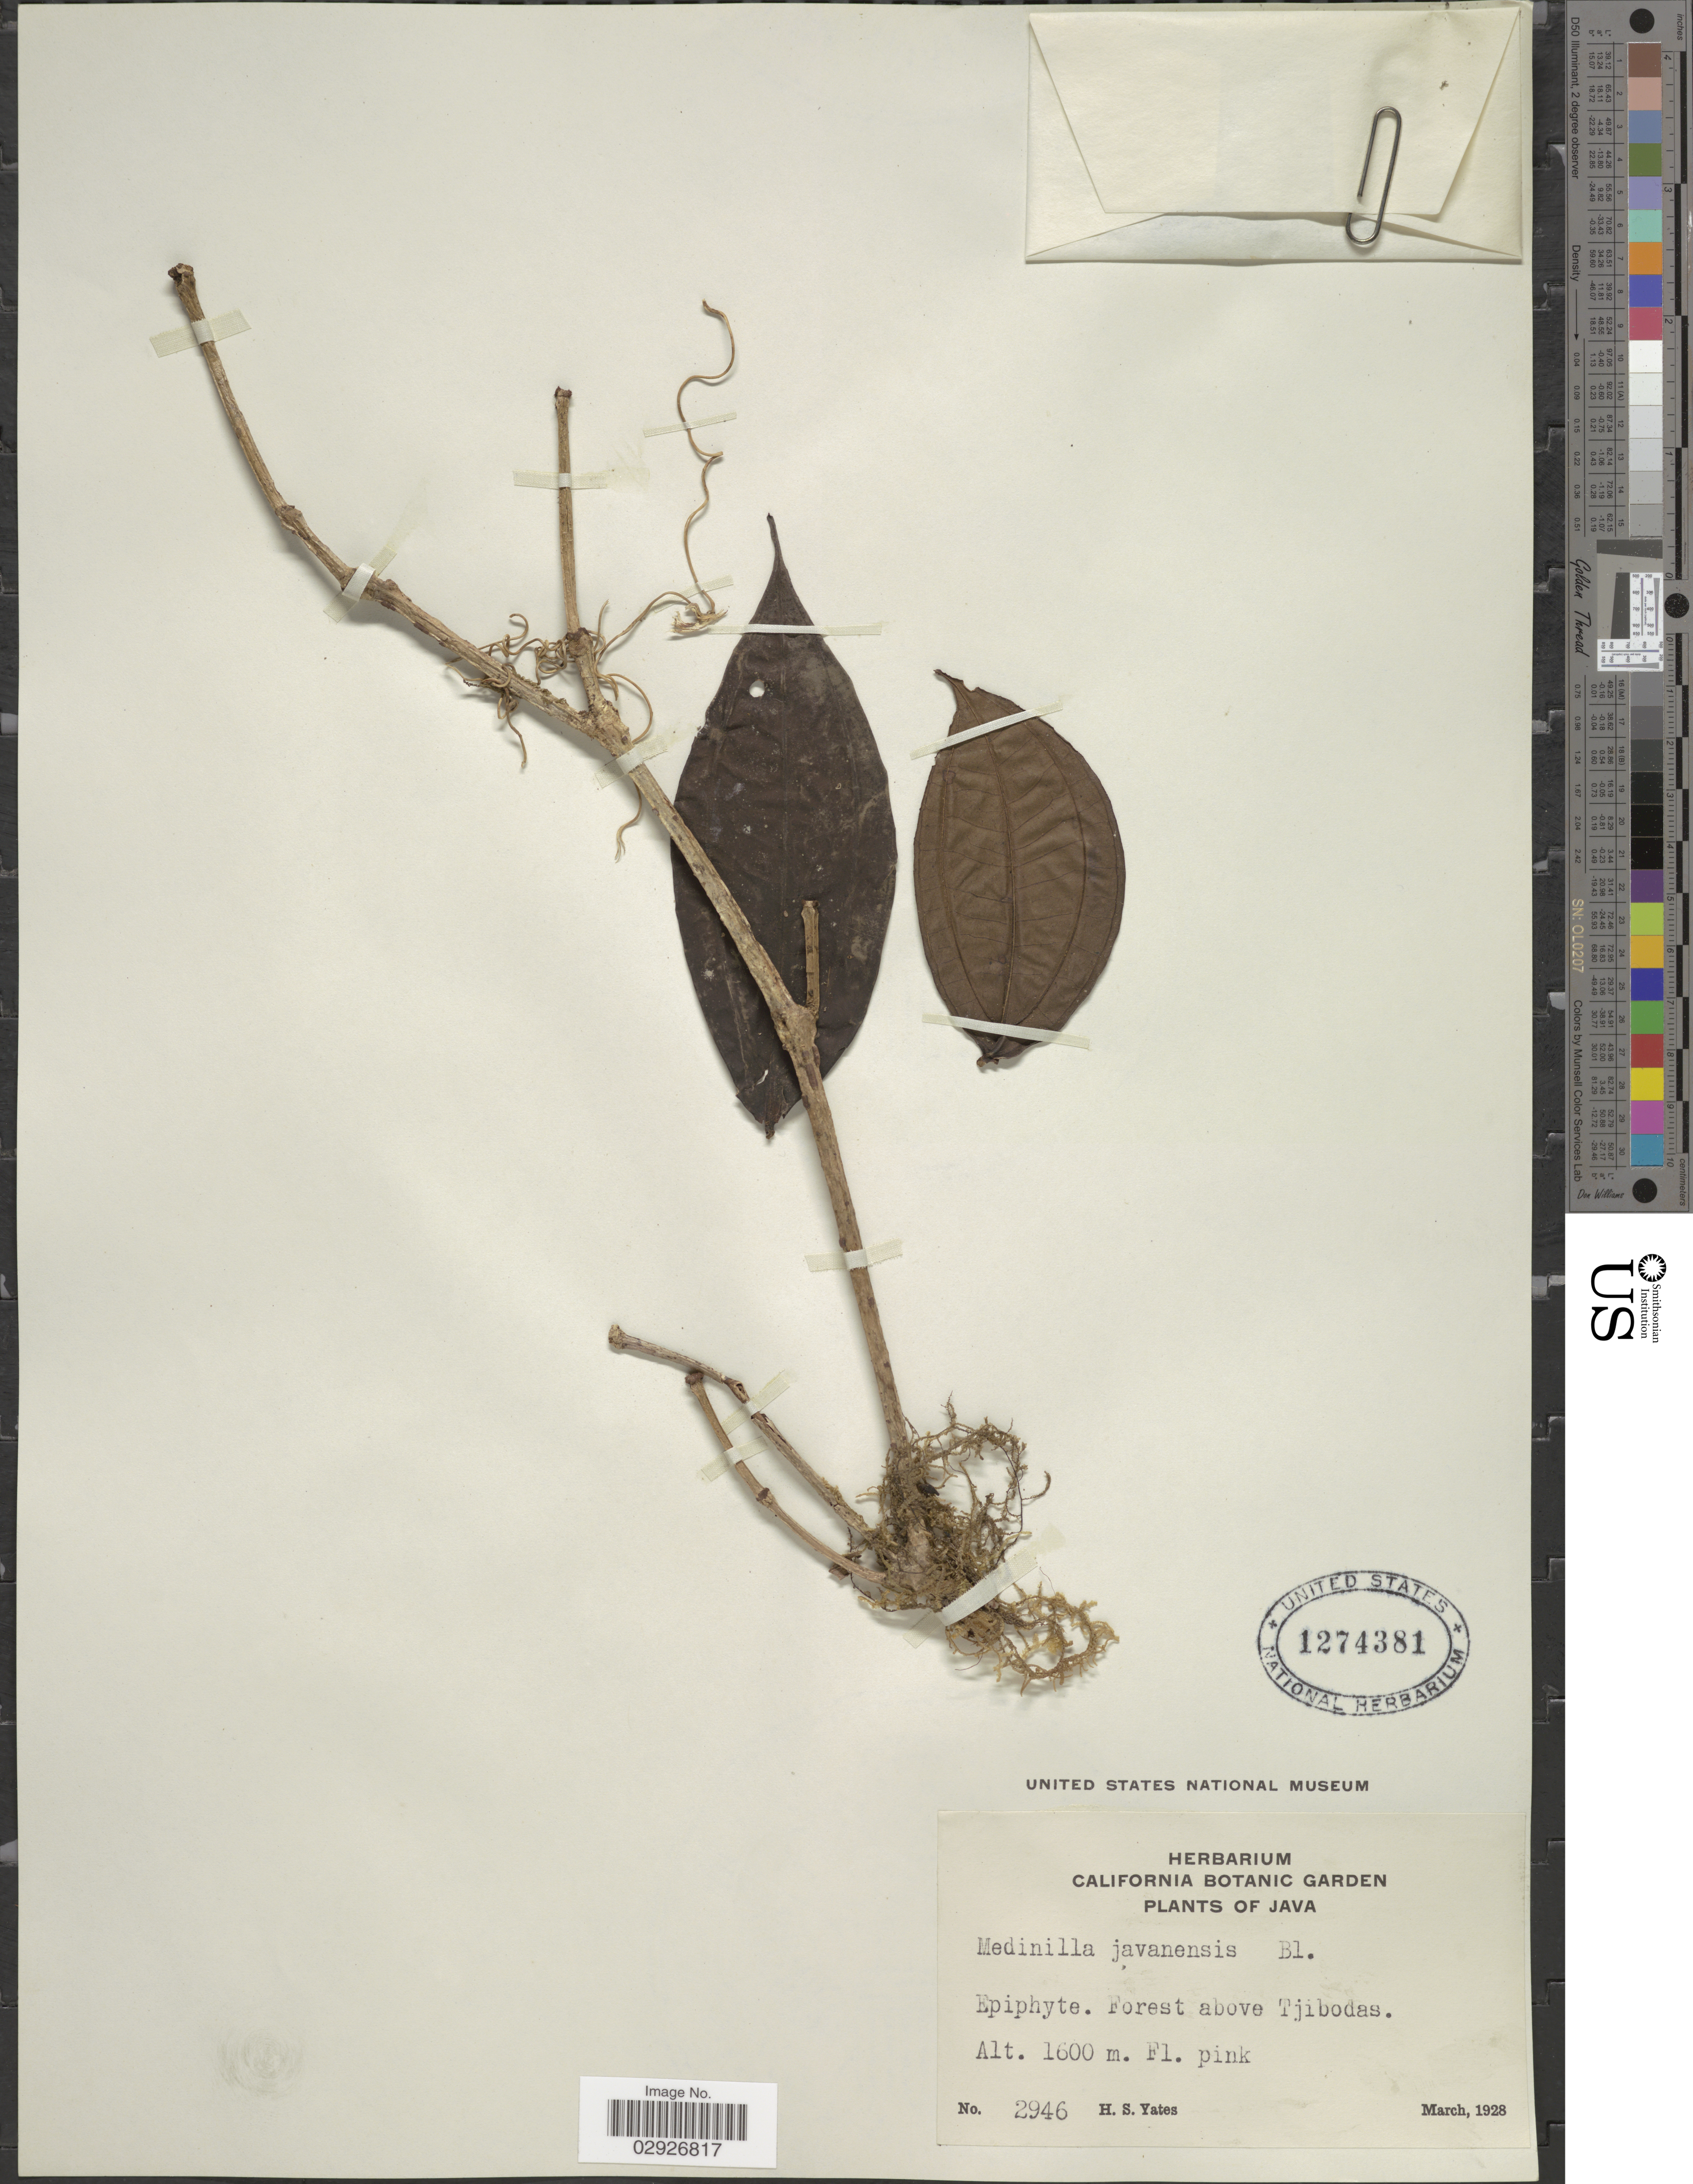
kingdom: Plantae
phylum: Tracheophyta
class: Magnoliopsida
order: Myrtales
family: Melastomataceae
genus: Medinilla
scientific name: Medinilla javanensis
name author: Blume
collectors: H. S. Yates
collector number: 2946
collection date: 1928-03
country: Indonesia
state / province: Java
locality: Forest above Tjibodas.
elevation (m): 1600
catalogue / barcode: US 1274381